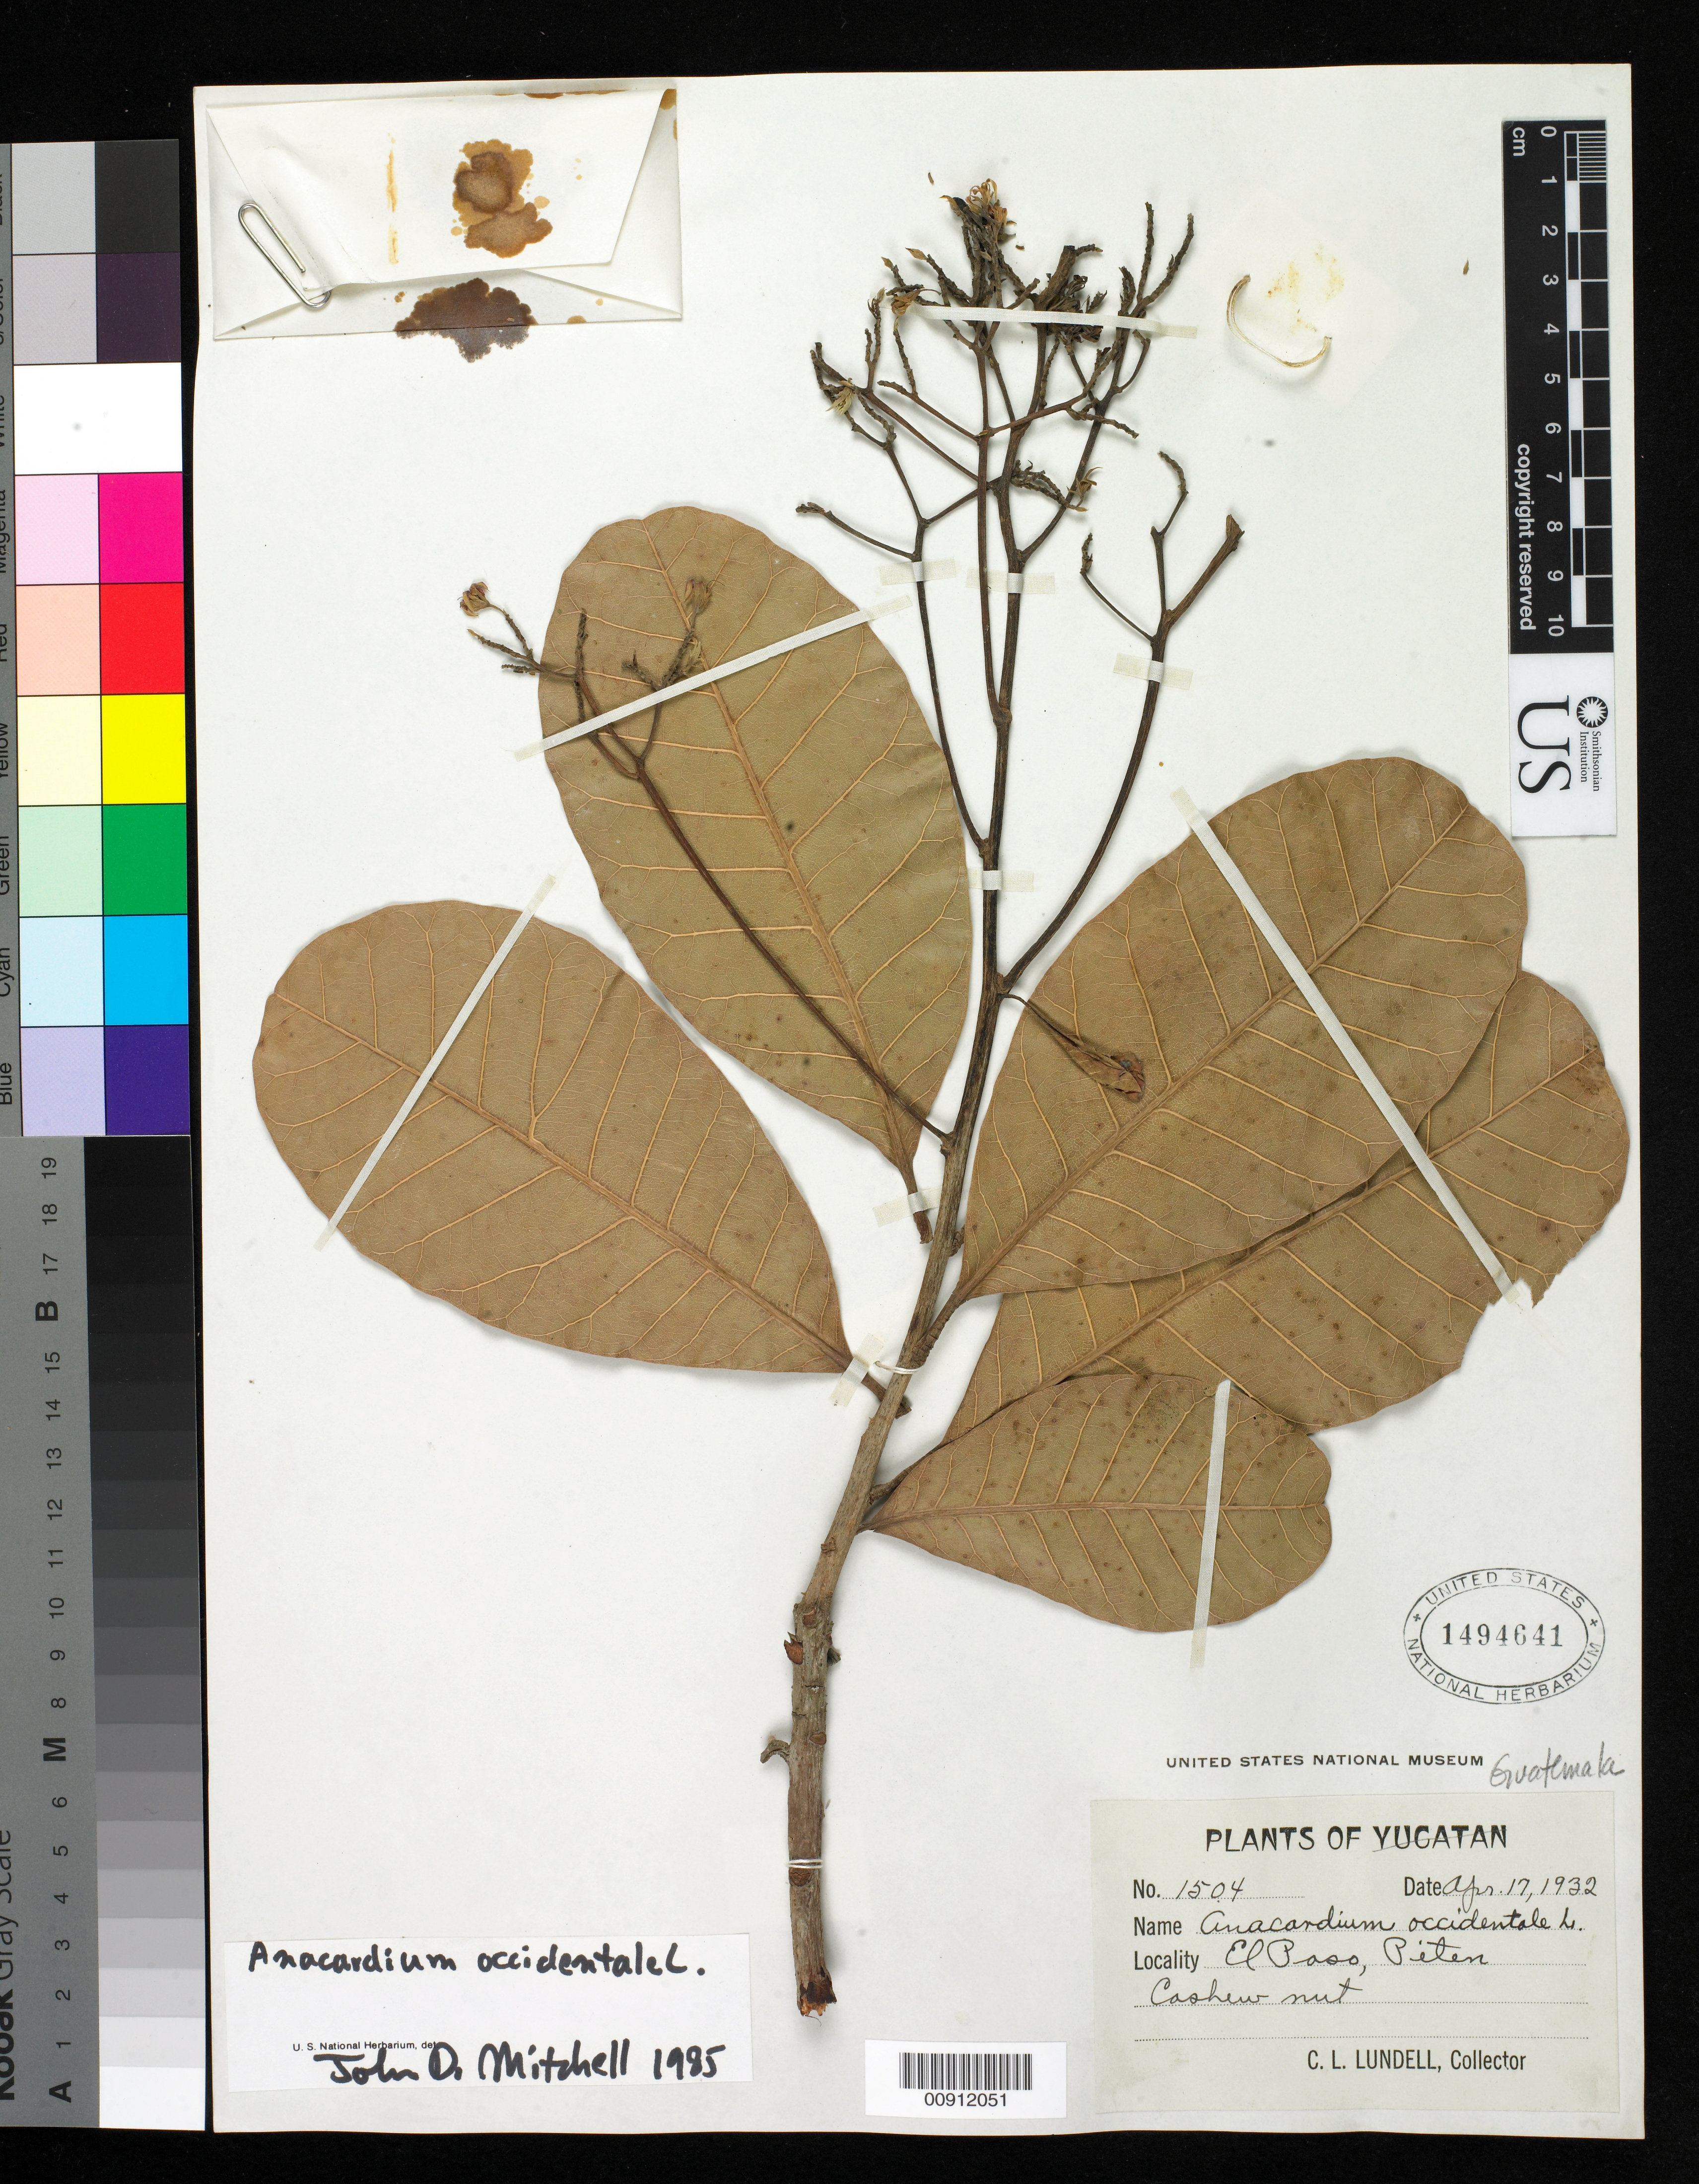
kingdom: Plantae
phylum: Tracheophyta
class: Magnoliopsida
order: Sapindales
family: Anacardiaceae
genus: Anacardium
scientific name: Anacardium occidentale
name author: L.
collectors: C. L. Lundell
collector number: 1504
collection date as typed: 17 Apr 1932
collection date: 1932-04-17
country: Guatemala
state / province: El Petén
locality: El Paso, Péten.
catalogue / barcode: US 1494641